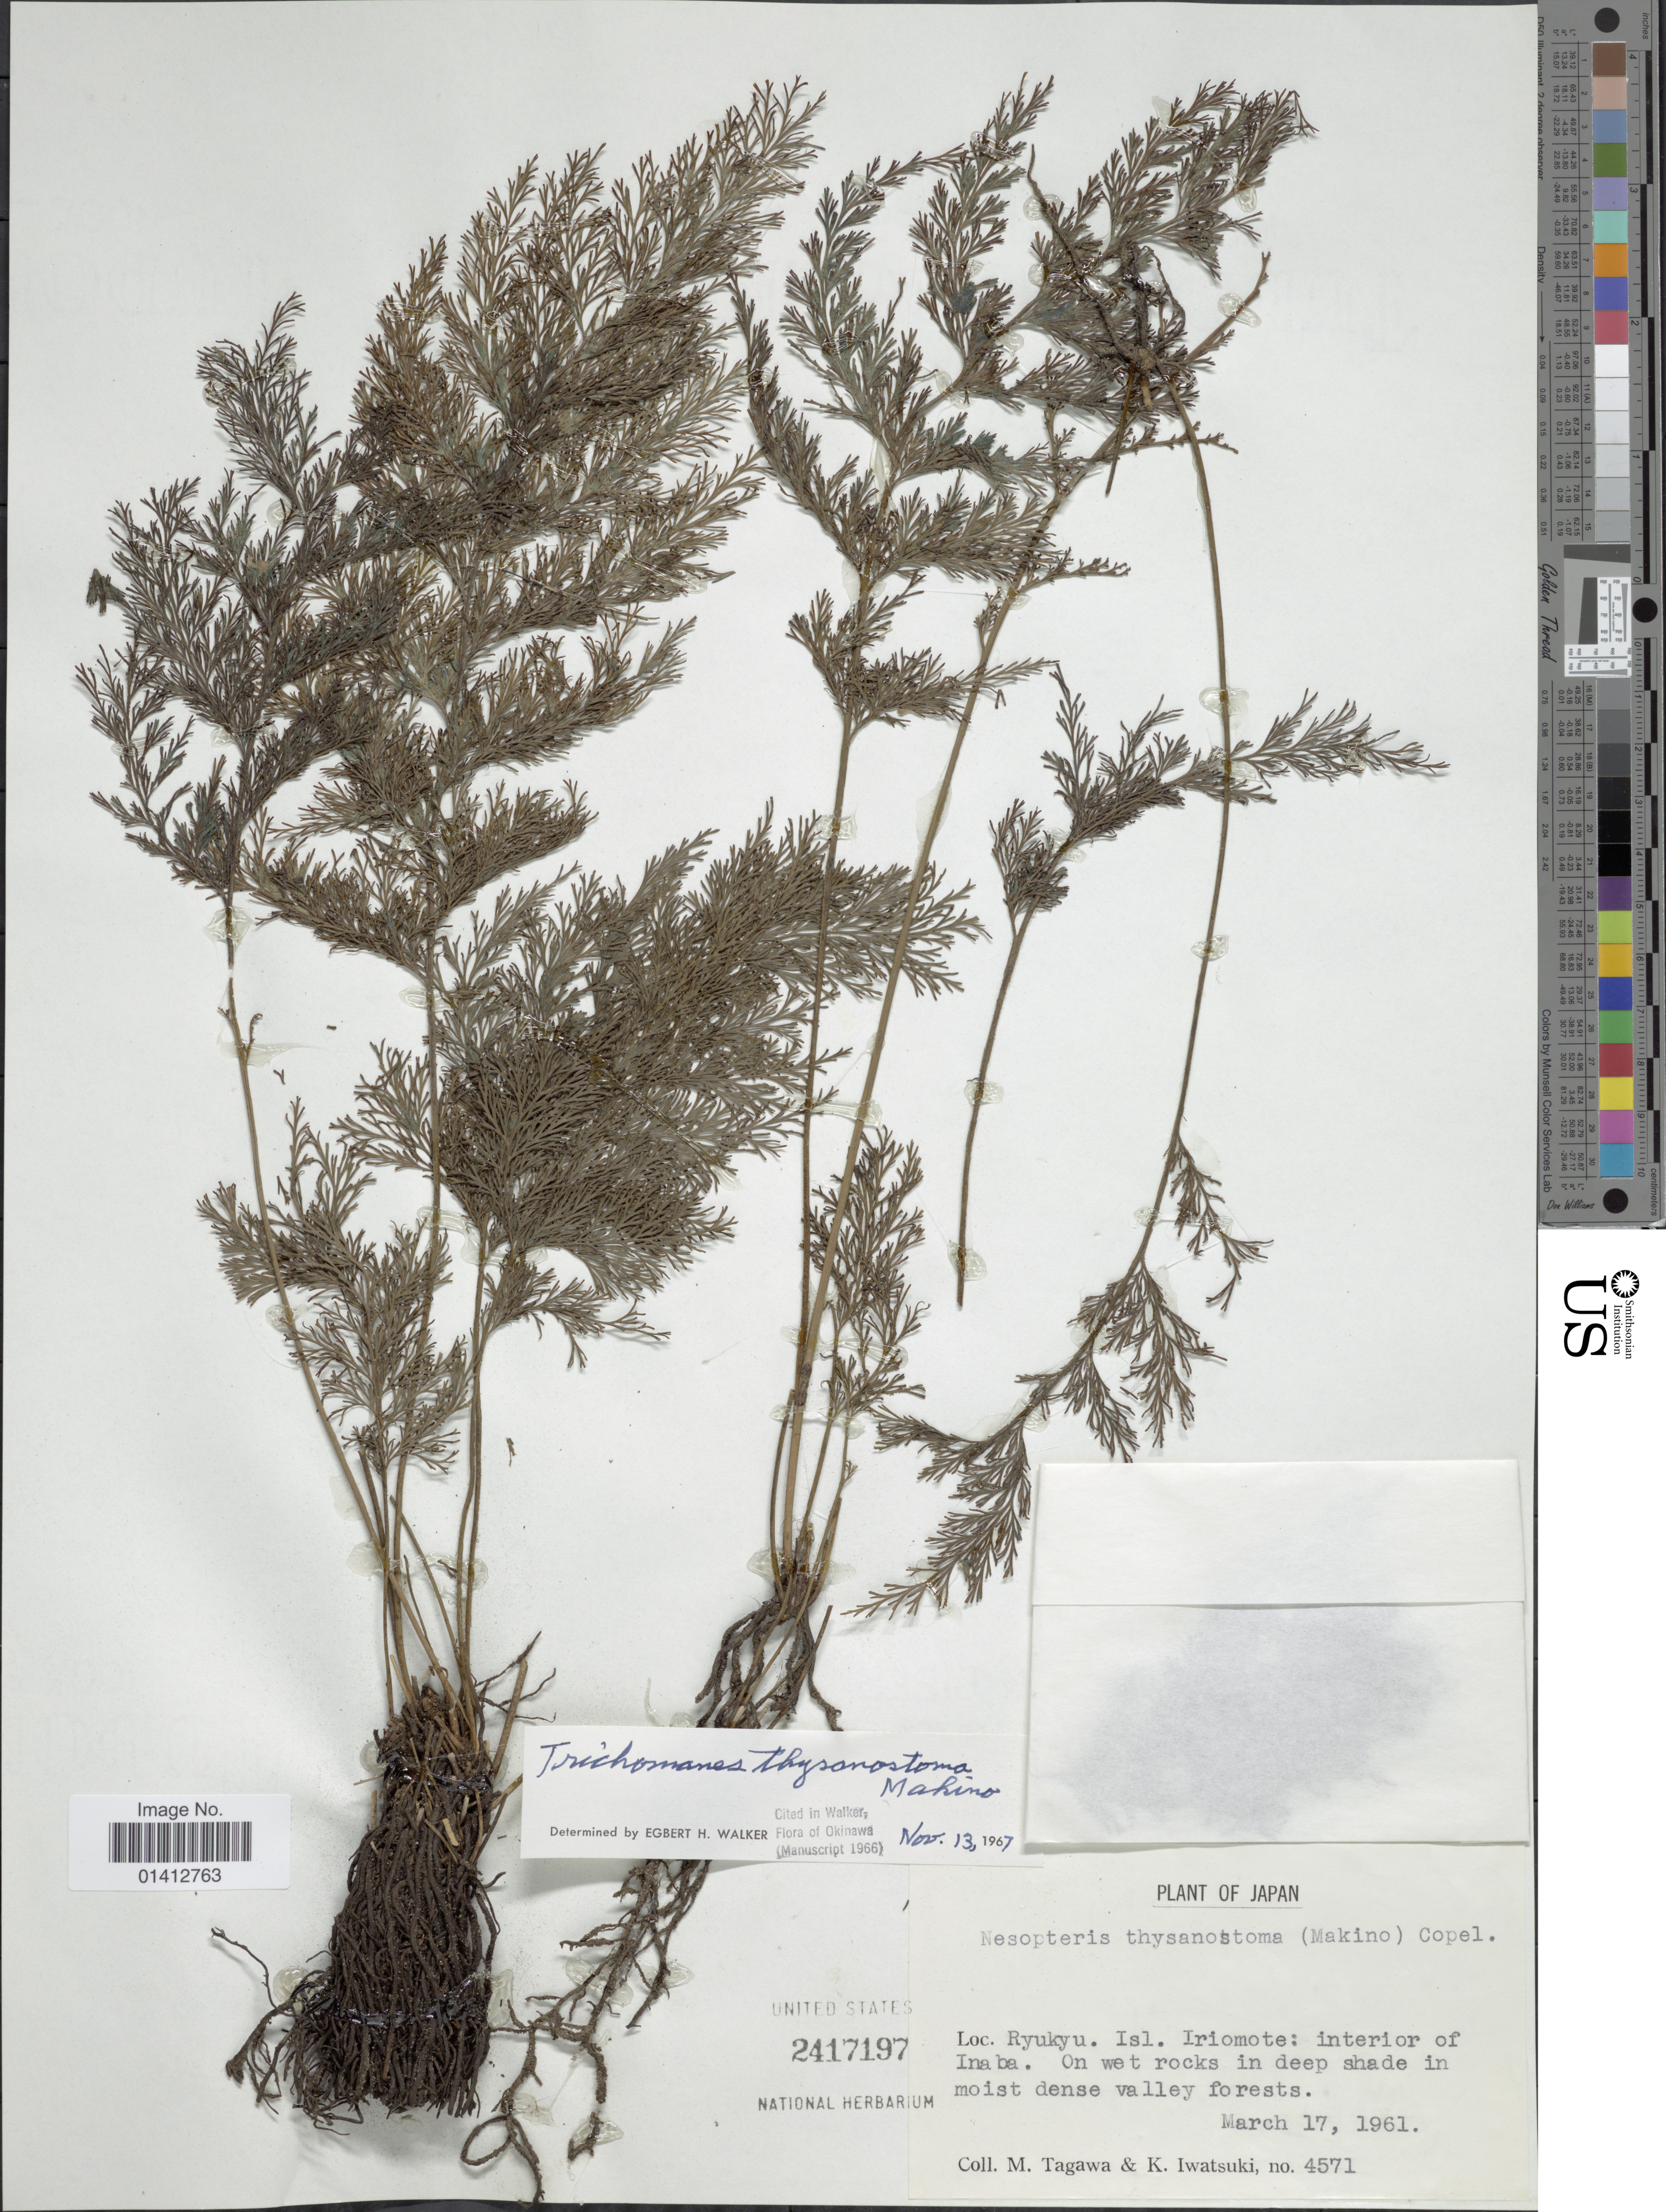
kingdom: Plantae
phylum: Tracheophyta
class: Polypodiopsida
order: Hymenophyllales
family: Hymenophyllaceae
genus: Crepidomanes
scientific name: Crepidomanes thysanostomum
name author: (Makino) Ebihara & K. Iwats.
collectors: M. Tagawa & K. Iwatsuki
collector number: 4571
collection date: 1961-03-17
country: Japan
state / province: Okinawa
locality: Ryukyu Isl. Iriomote: interior of Inaba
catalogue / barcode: US 2417197